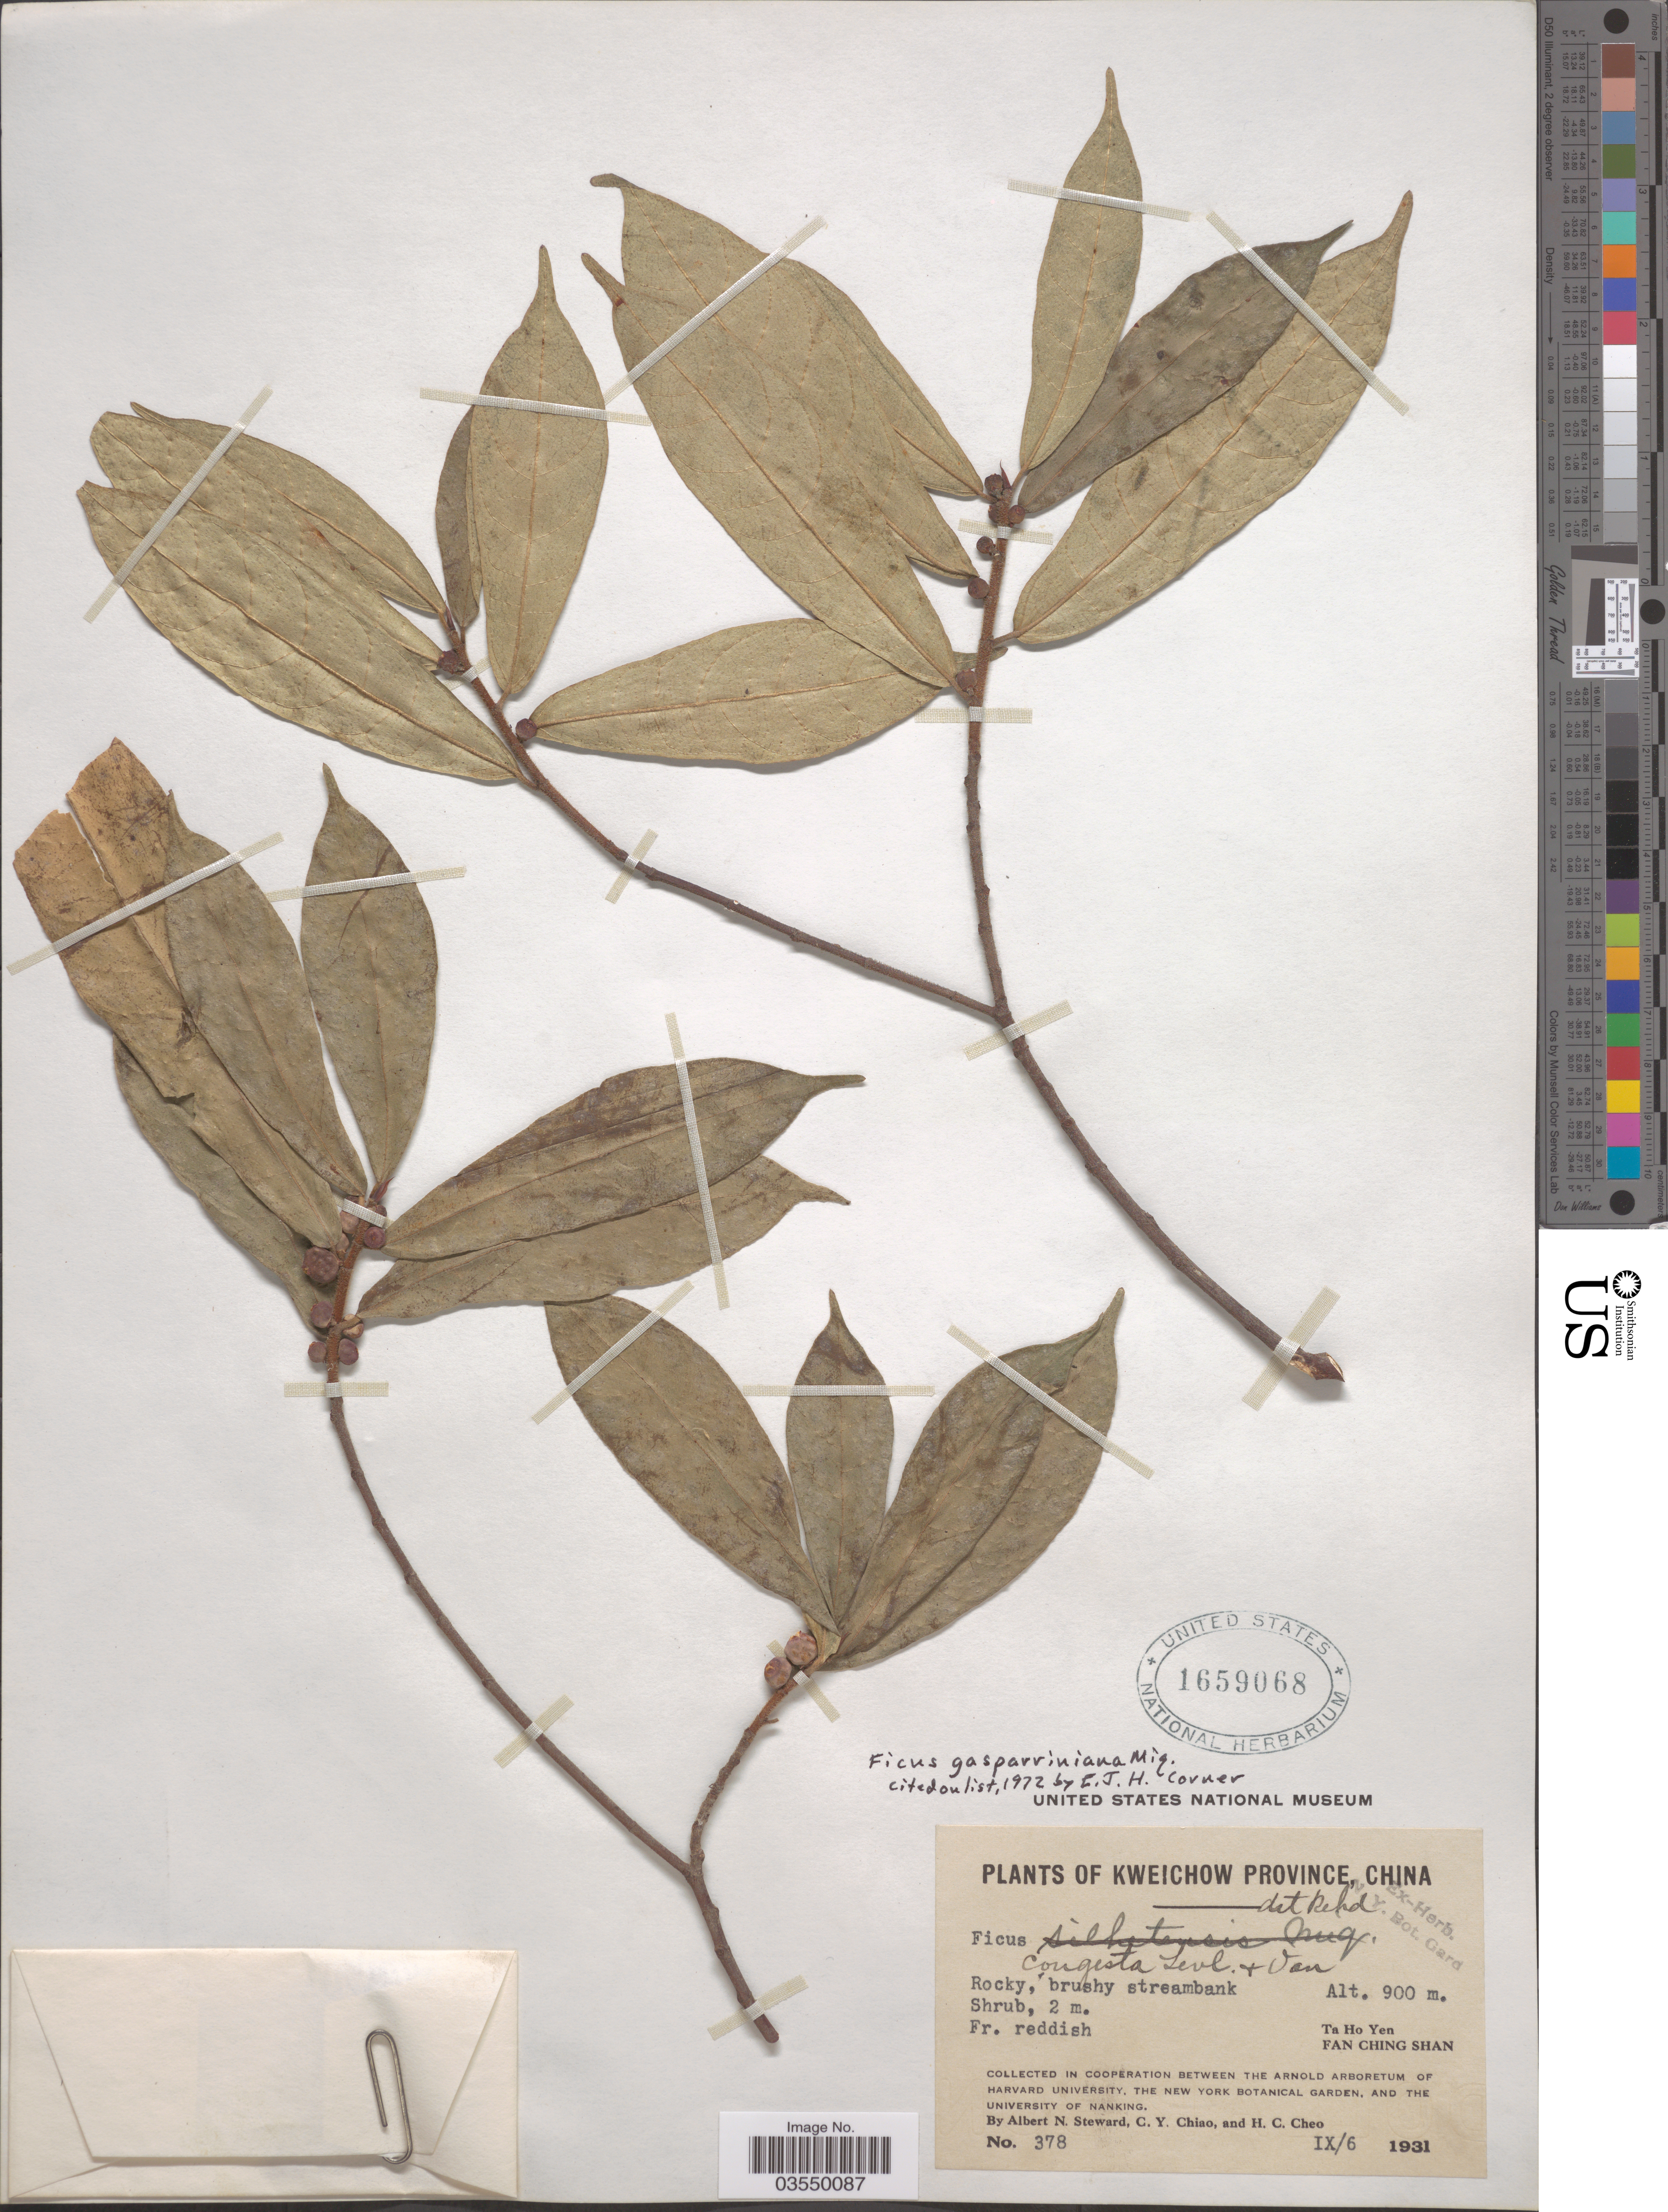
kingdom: Plantae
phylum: Tracheophyta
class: Magnoliopsida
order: Rosales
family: Moraceae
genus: Ficus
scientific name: Ficus gasparriniana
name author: Miq.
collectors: A. N. Steward, C. Y. Chiao & H. Cheo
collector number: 378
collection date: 1931-09-06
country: China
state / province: Guizhou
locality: Kweichow Province. Ta Ho Yen. Fan Ching Chan.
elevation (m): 900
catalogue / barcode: US 1659068